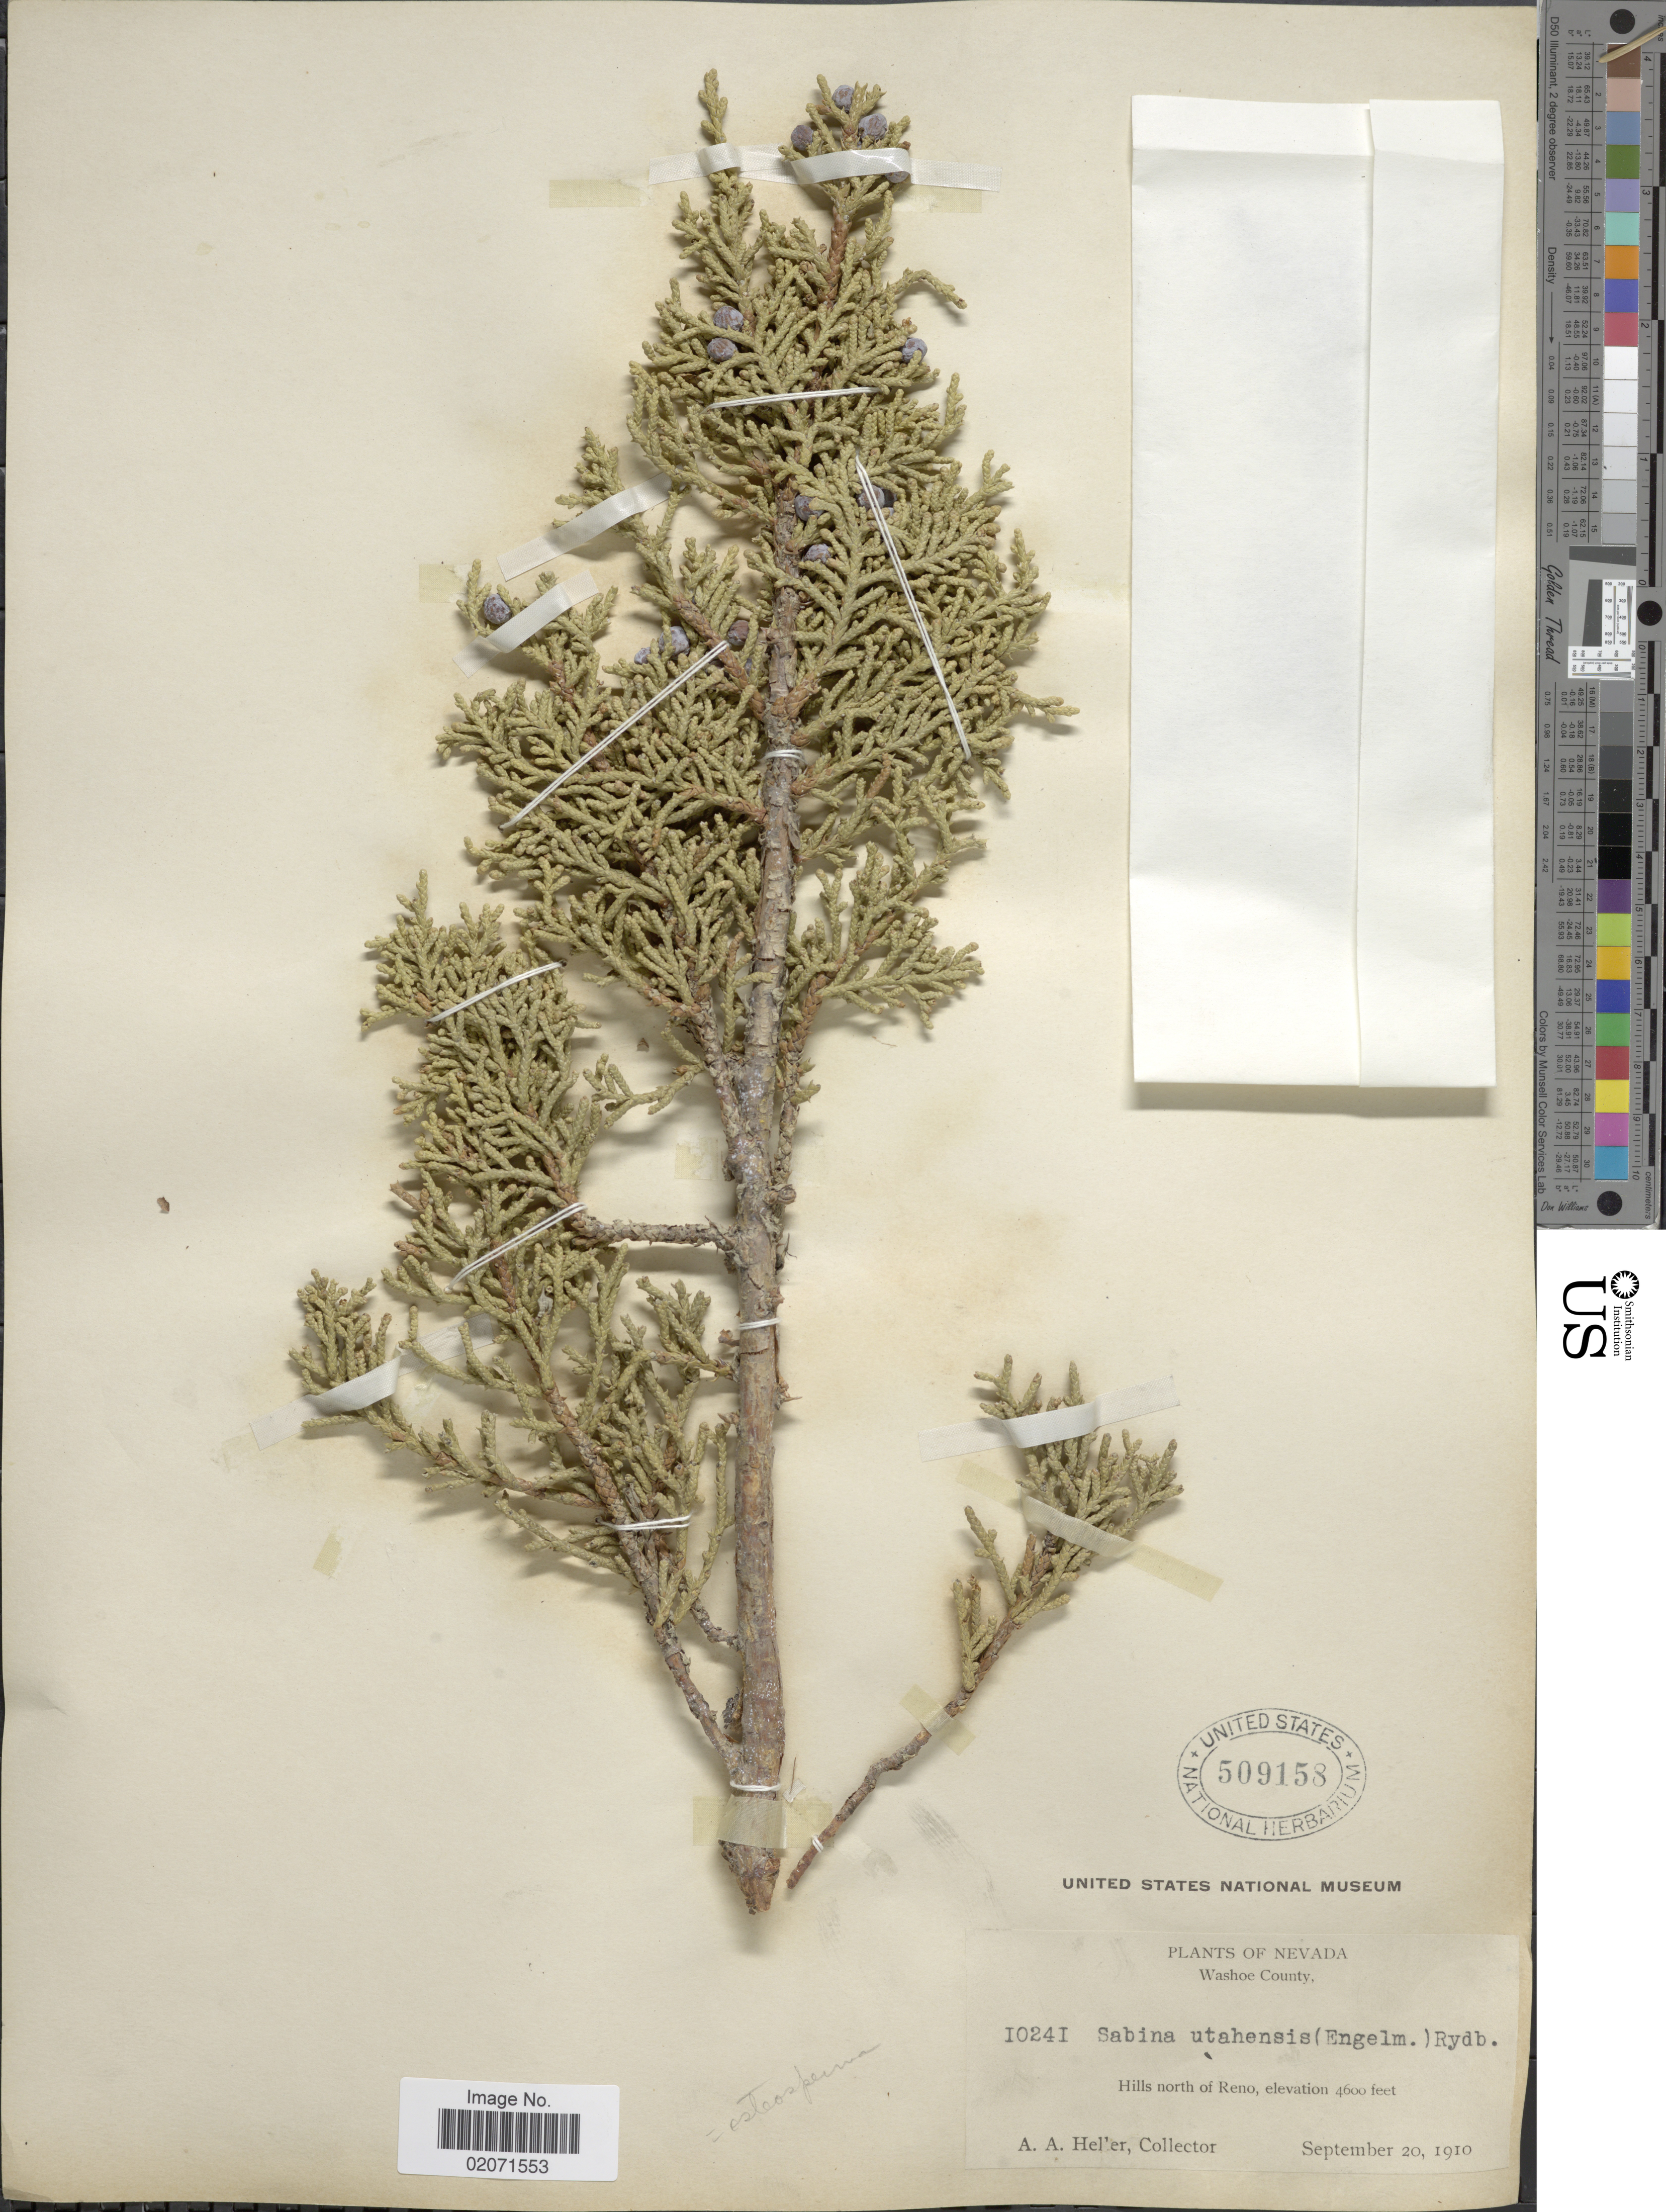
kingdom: Plantae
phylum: Tracheophyta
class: Pinopsida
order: Pinales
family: Cupressaceae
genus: Juniperus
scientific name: Juniperus osteosperma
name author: (Torr.) Little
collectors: A. A. Heller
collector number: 10241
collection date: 1910-09-20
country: United States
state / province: Nevada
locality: Washoe County, Hills north of Reno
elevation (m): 1402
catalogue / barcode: US 509158